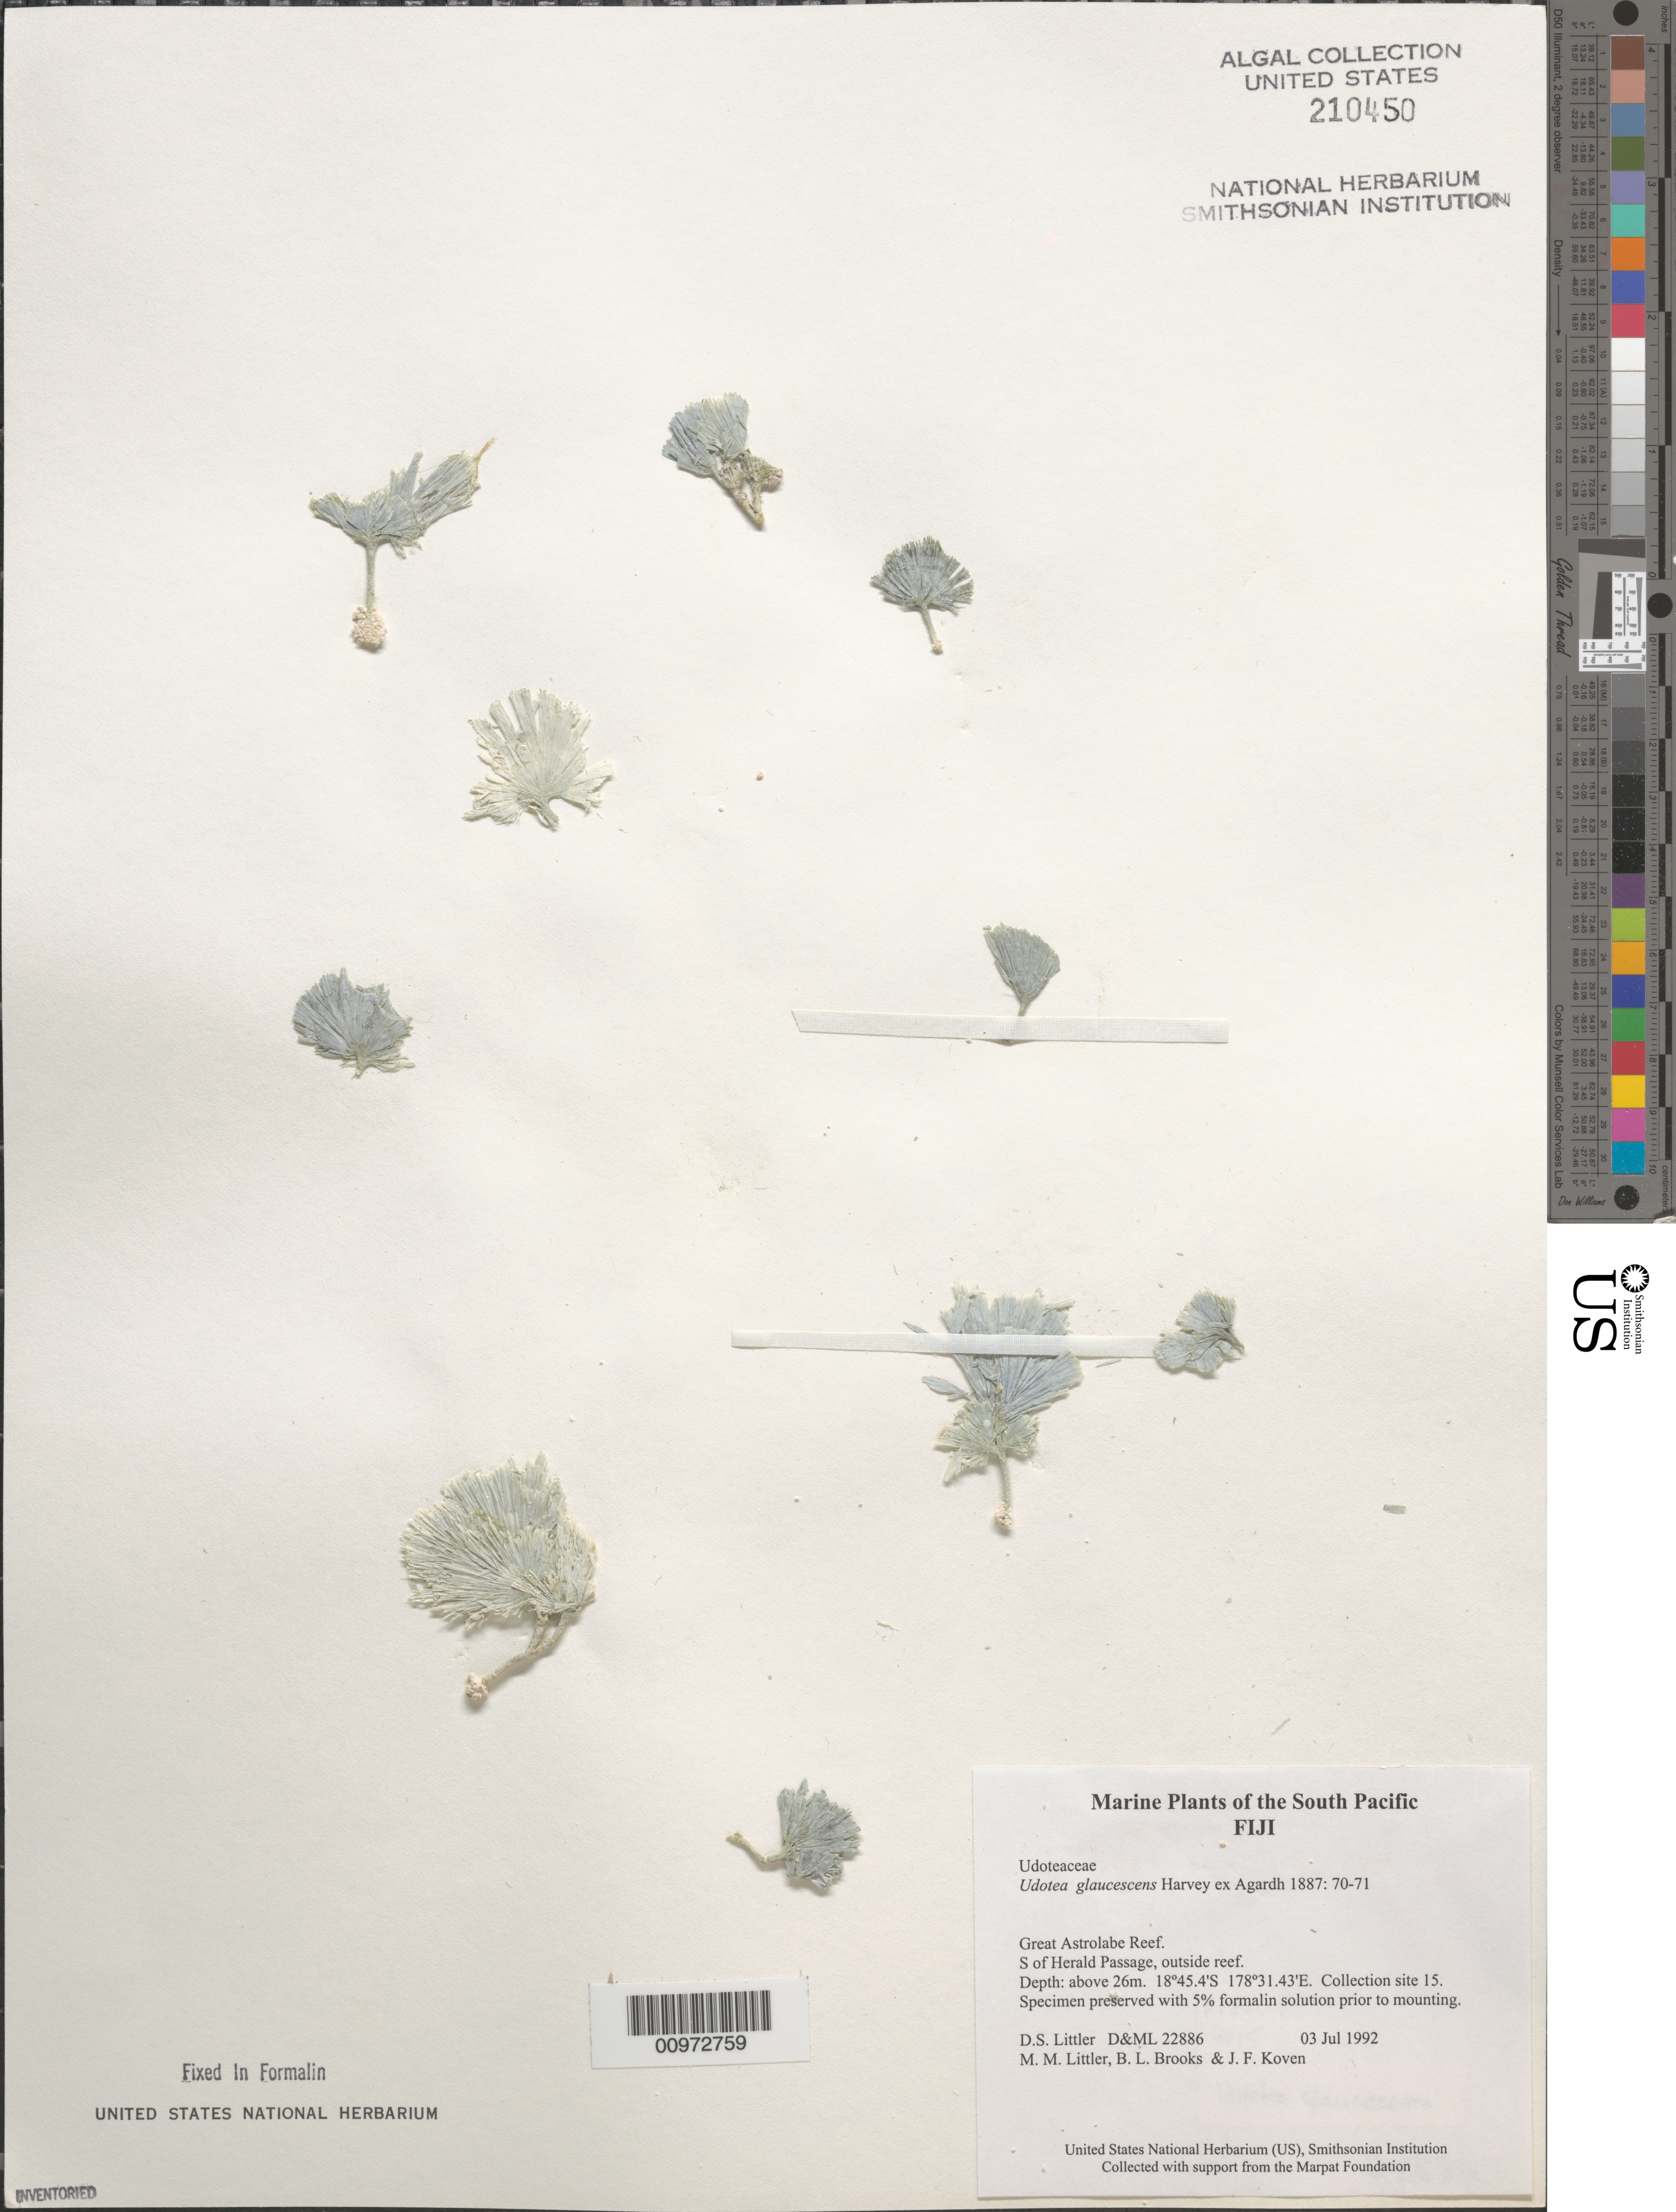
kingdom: Plantae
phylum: Chlorophyta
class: Ulvophyceae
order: Bryopsidales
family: Udoteaceae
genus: Udotea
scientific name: Udotea glaucescens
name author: Harv. ex J. Agardh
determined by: Brooks, B. L., (BOT), Smithsonian Institution - National Museum of Natural History (UNITED STATES)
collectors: D. S. Littler, M. M. Littler, B. Brooks & J. Koven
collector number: D&ML 22886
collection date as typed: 03 Jul 1992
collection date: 1992-07-03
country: Fiji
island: Great Astrolabe Reef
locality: Great Astrolabe Reef, outside reef south of Herald Passage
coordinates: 18 45.4'S, 178 31.43'E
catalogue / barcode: US 210450